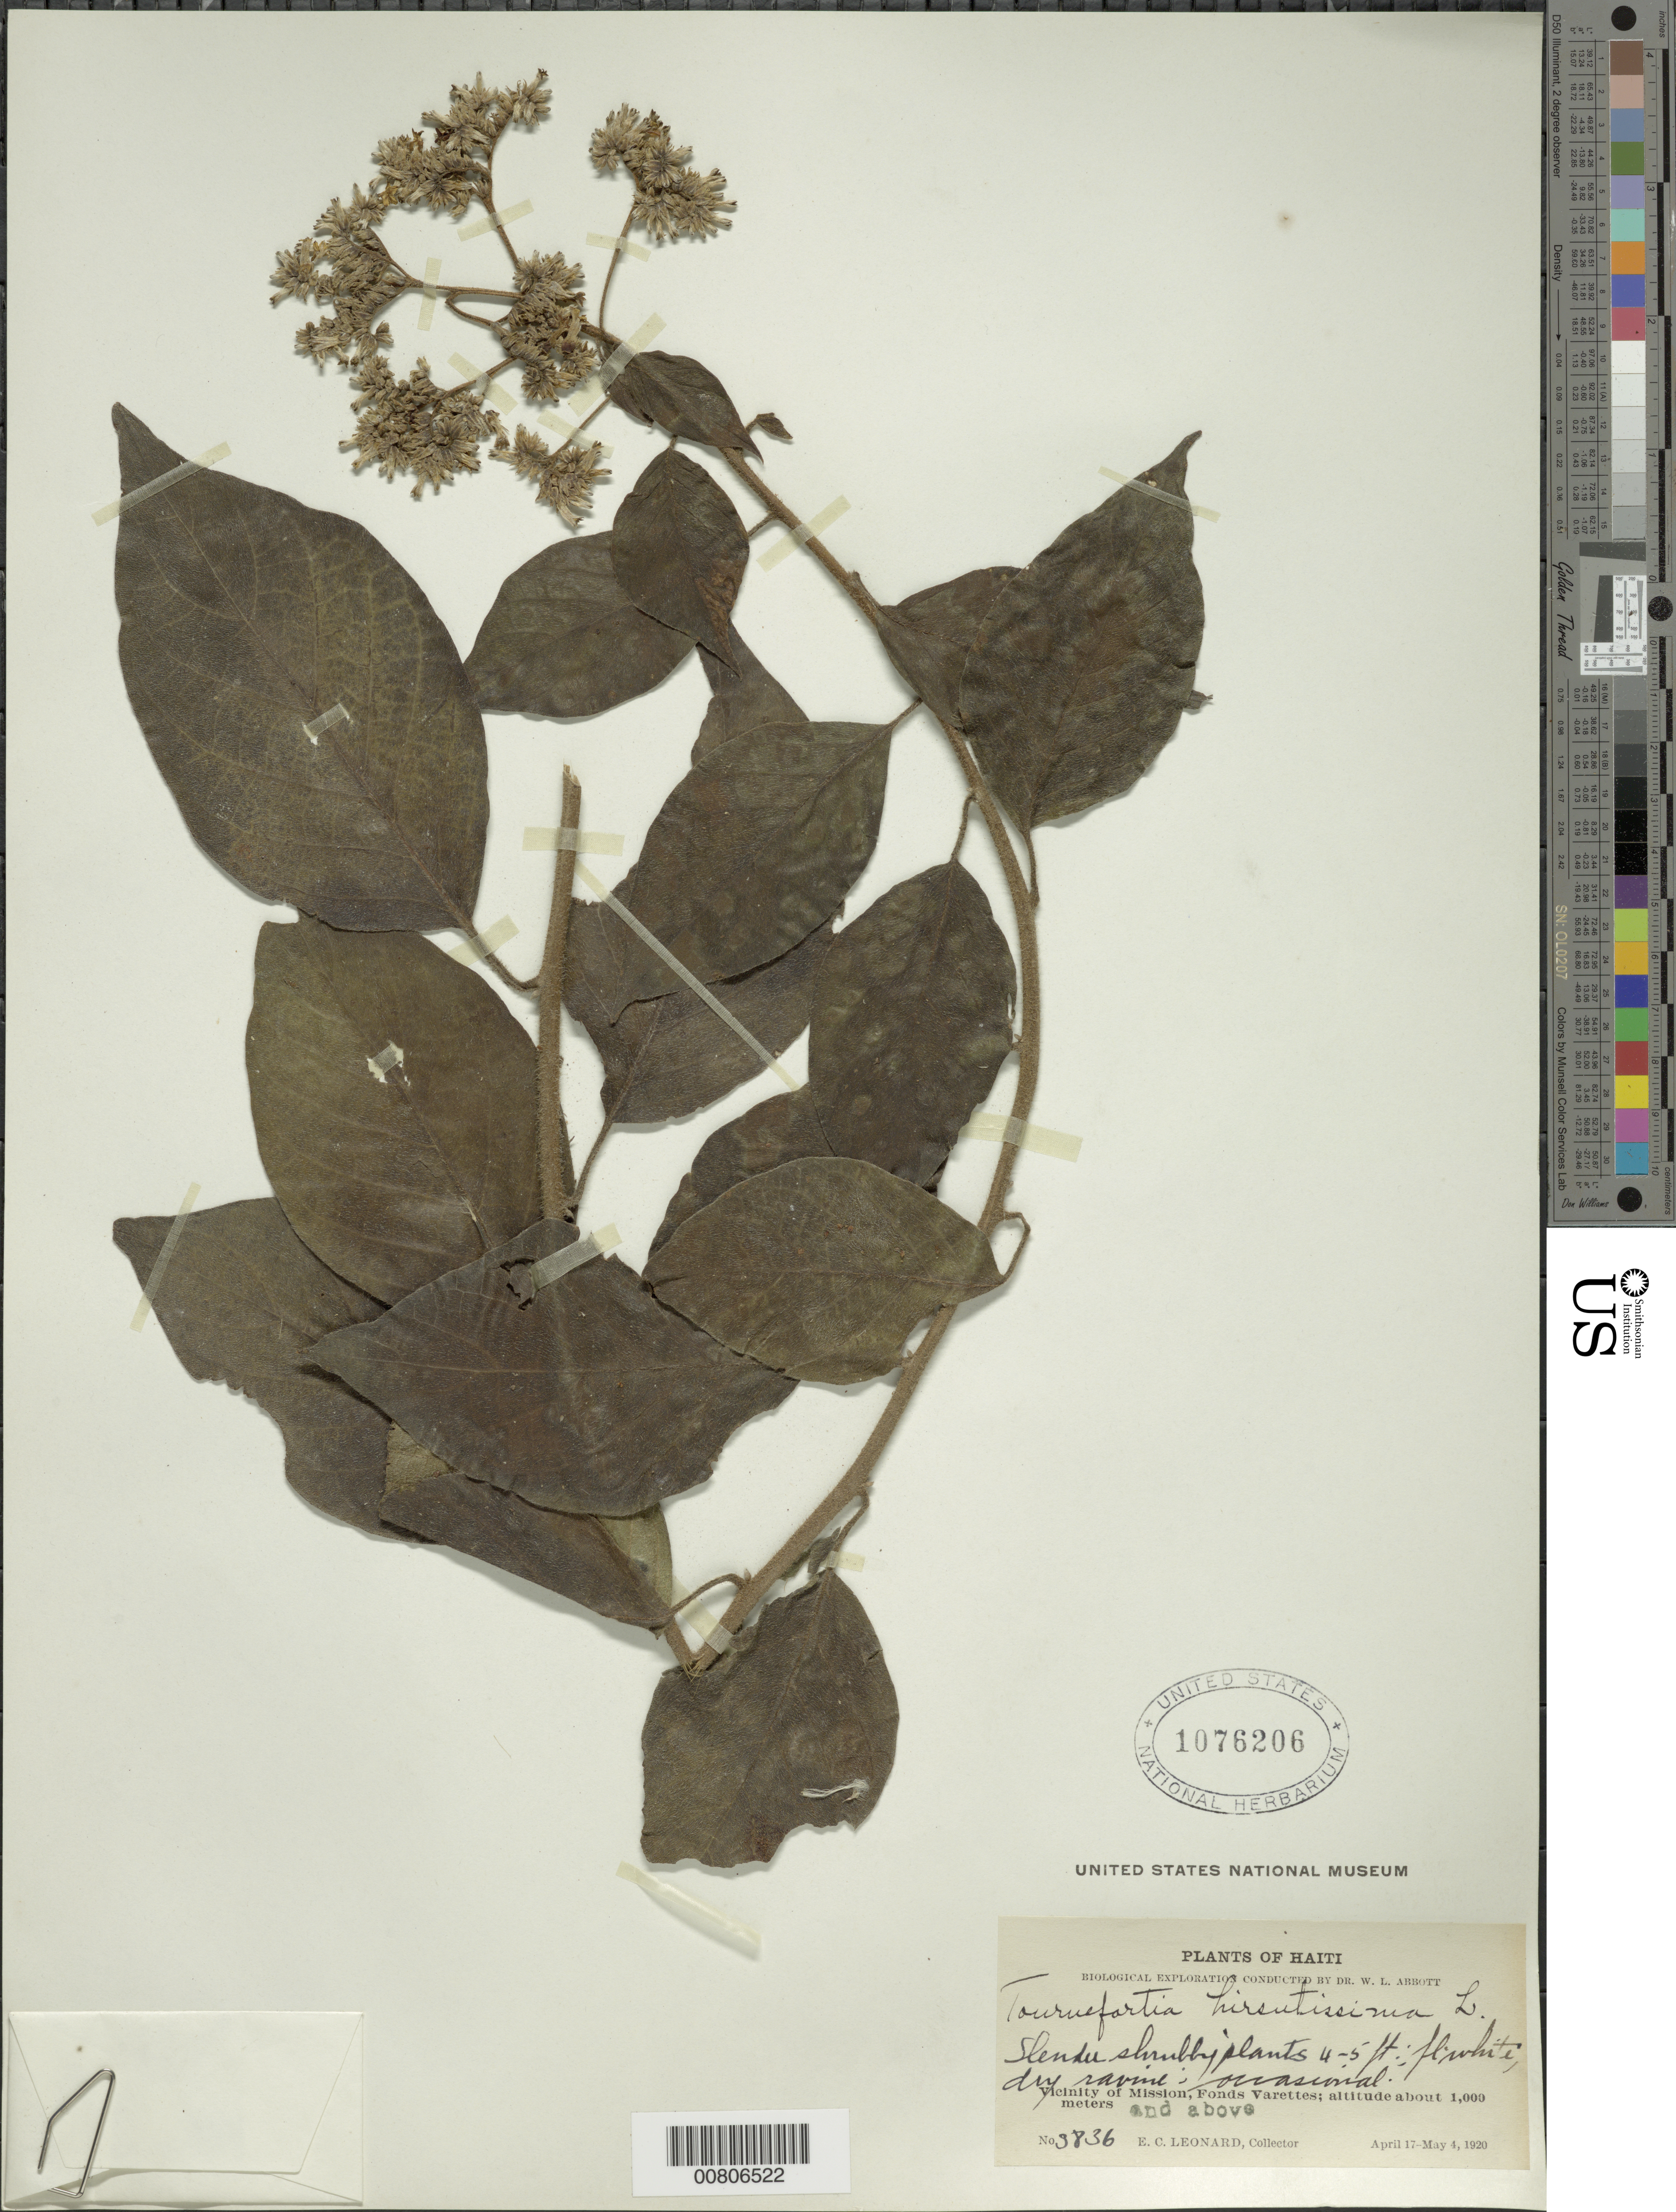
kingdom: Plantae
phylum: Tracheophyta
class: Magnoliopsida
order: Boraginales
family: Heliotropiaceae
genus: Tournefortia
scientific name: Tournefortia hirsutissima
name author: L.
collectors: E. C. Leonard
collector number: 3836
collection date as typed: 17 Apr 1920 to 04 May 1920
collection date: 1920-04-17/1920-05-04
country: Haiti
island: Hispaniola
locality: Mission vicinity, Fonds Varettes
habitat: Dry ravine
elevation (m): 1000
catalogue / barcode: US 1076206